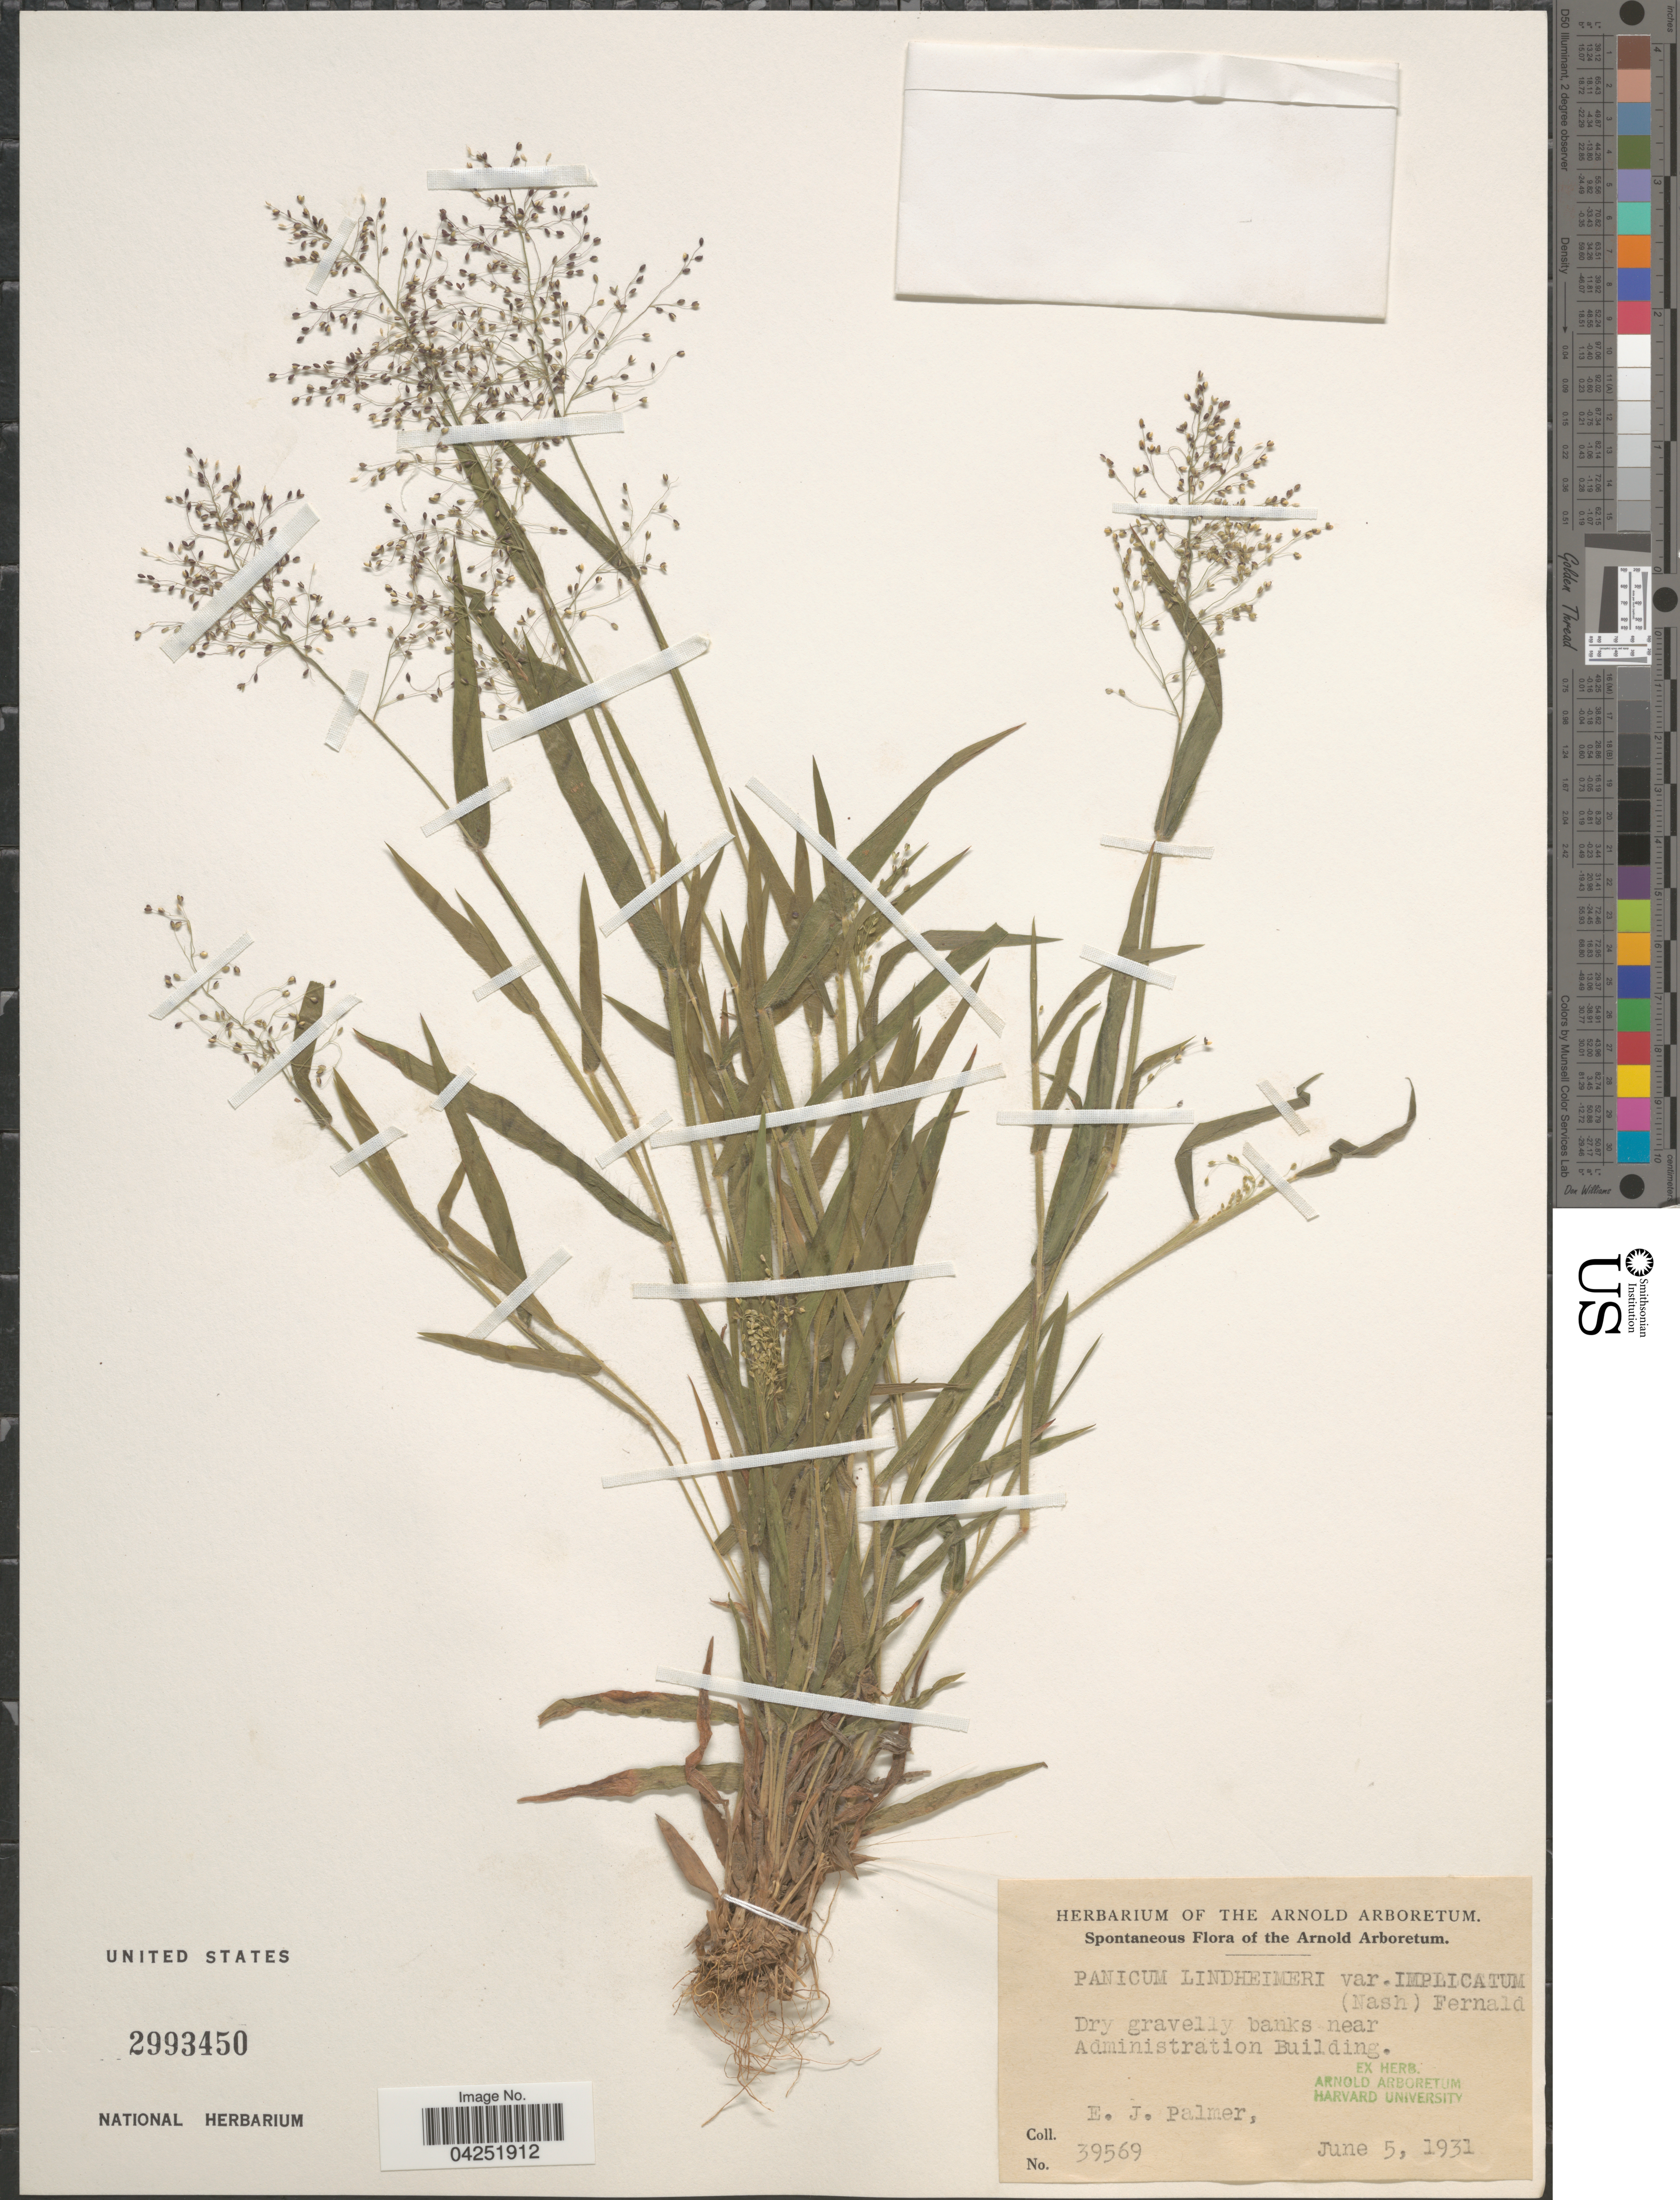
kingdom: Plantae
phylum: Tracheophyta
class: Liliopsida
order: Poales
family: Poaceae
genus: Dichanthelium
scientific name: Dichanthelium acuminatum var. lindheimeri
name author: (Nash) Gould & C.A. Clark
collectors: E. J. Palmer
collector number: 39569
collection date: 1931-06-05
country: United States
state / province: Massachusetts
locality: Arnold Arboretum. Dry gravelly banks near Administration Building.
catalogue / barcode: US 2993450